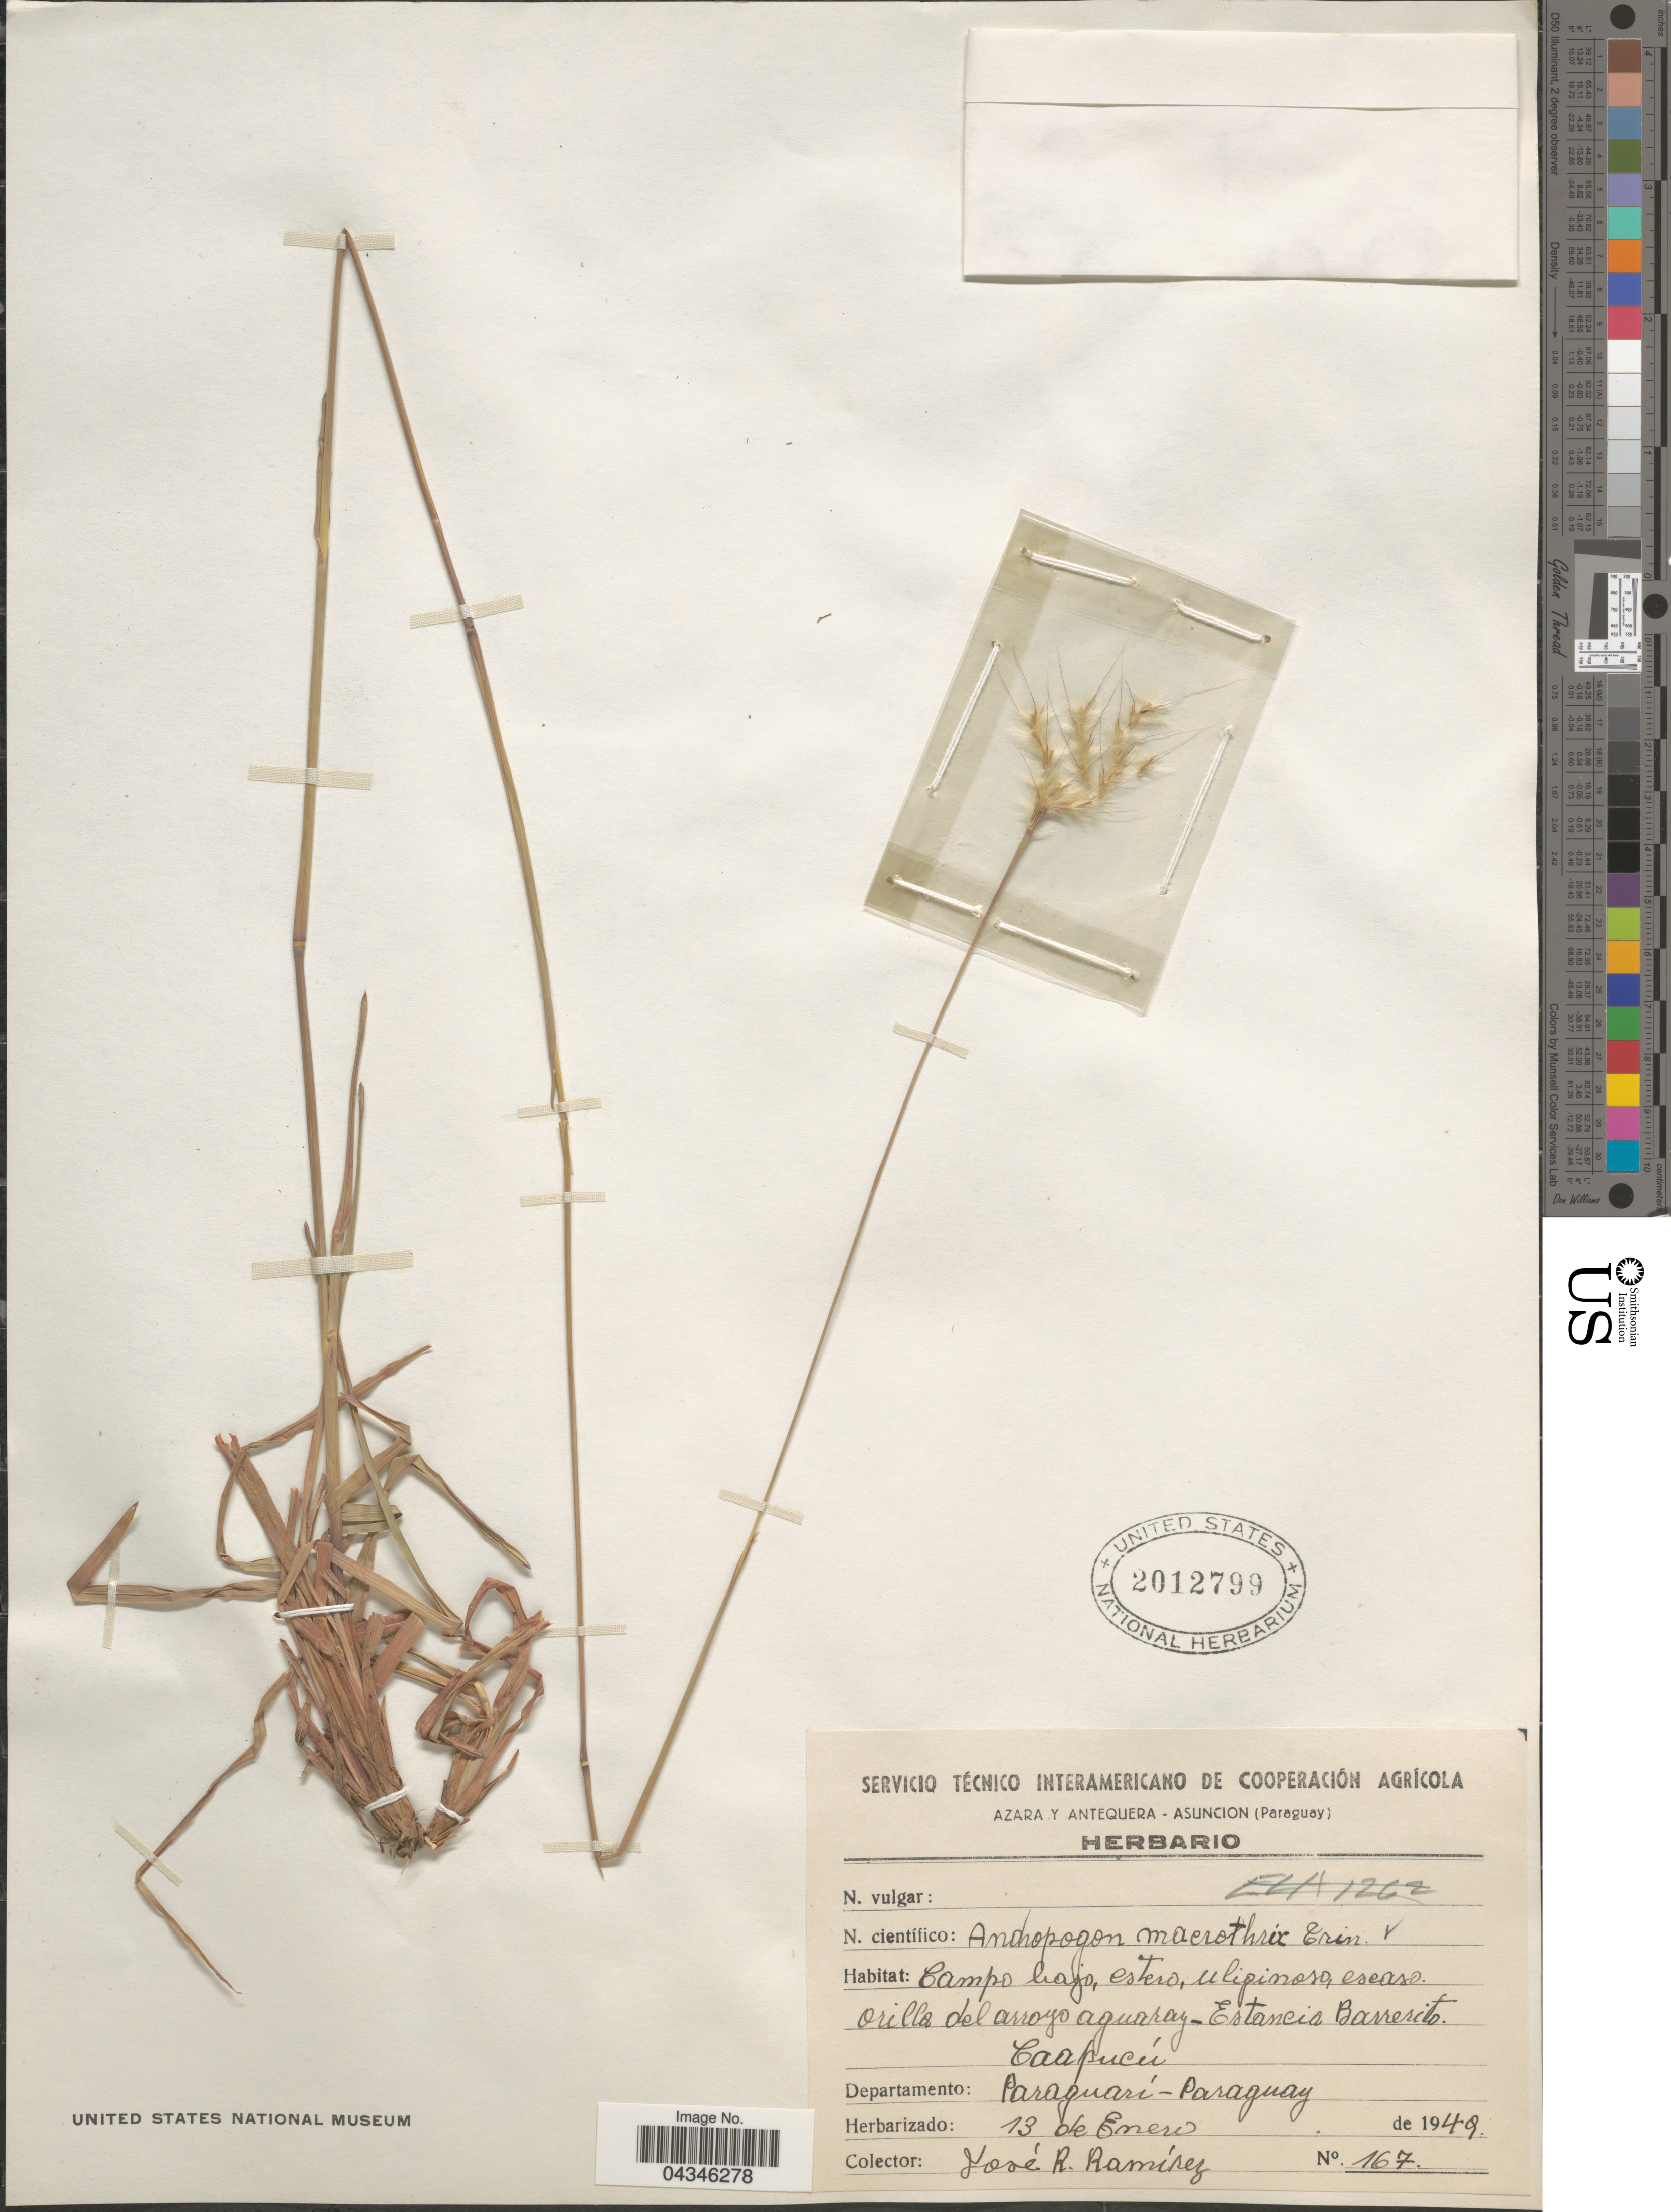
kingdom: Plantae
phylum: Tracheophyta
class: Liliopsida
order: Poales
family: Poaceae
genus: Andropogon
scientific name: Andropogon macrothrix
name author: Trin.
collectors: J. Ramírez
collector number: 167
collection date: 1949-01-13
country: Paraguay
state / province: Paraguari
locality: Estancia Barrerito. Caapucú. Departamento: Paraguarí.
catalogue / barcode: US 2012799